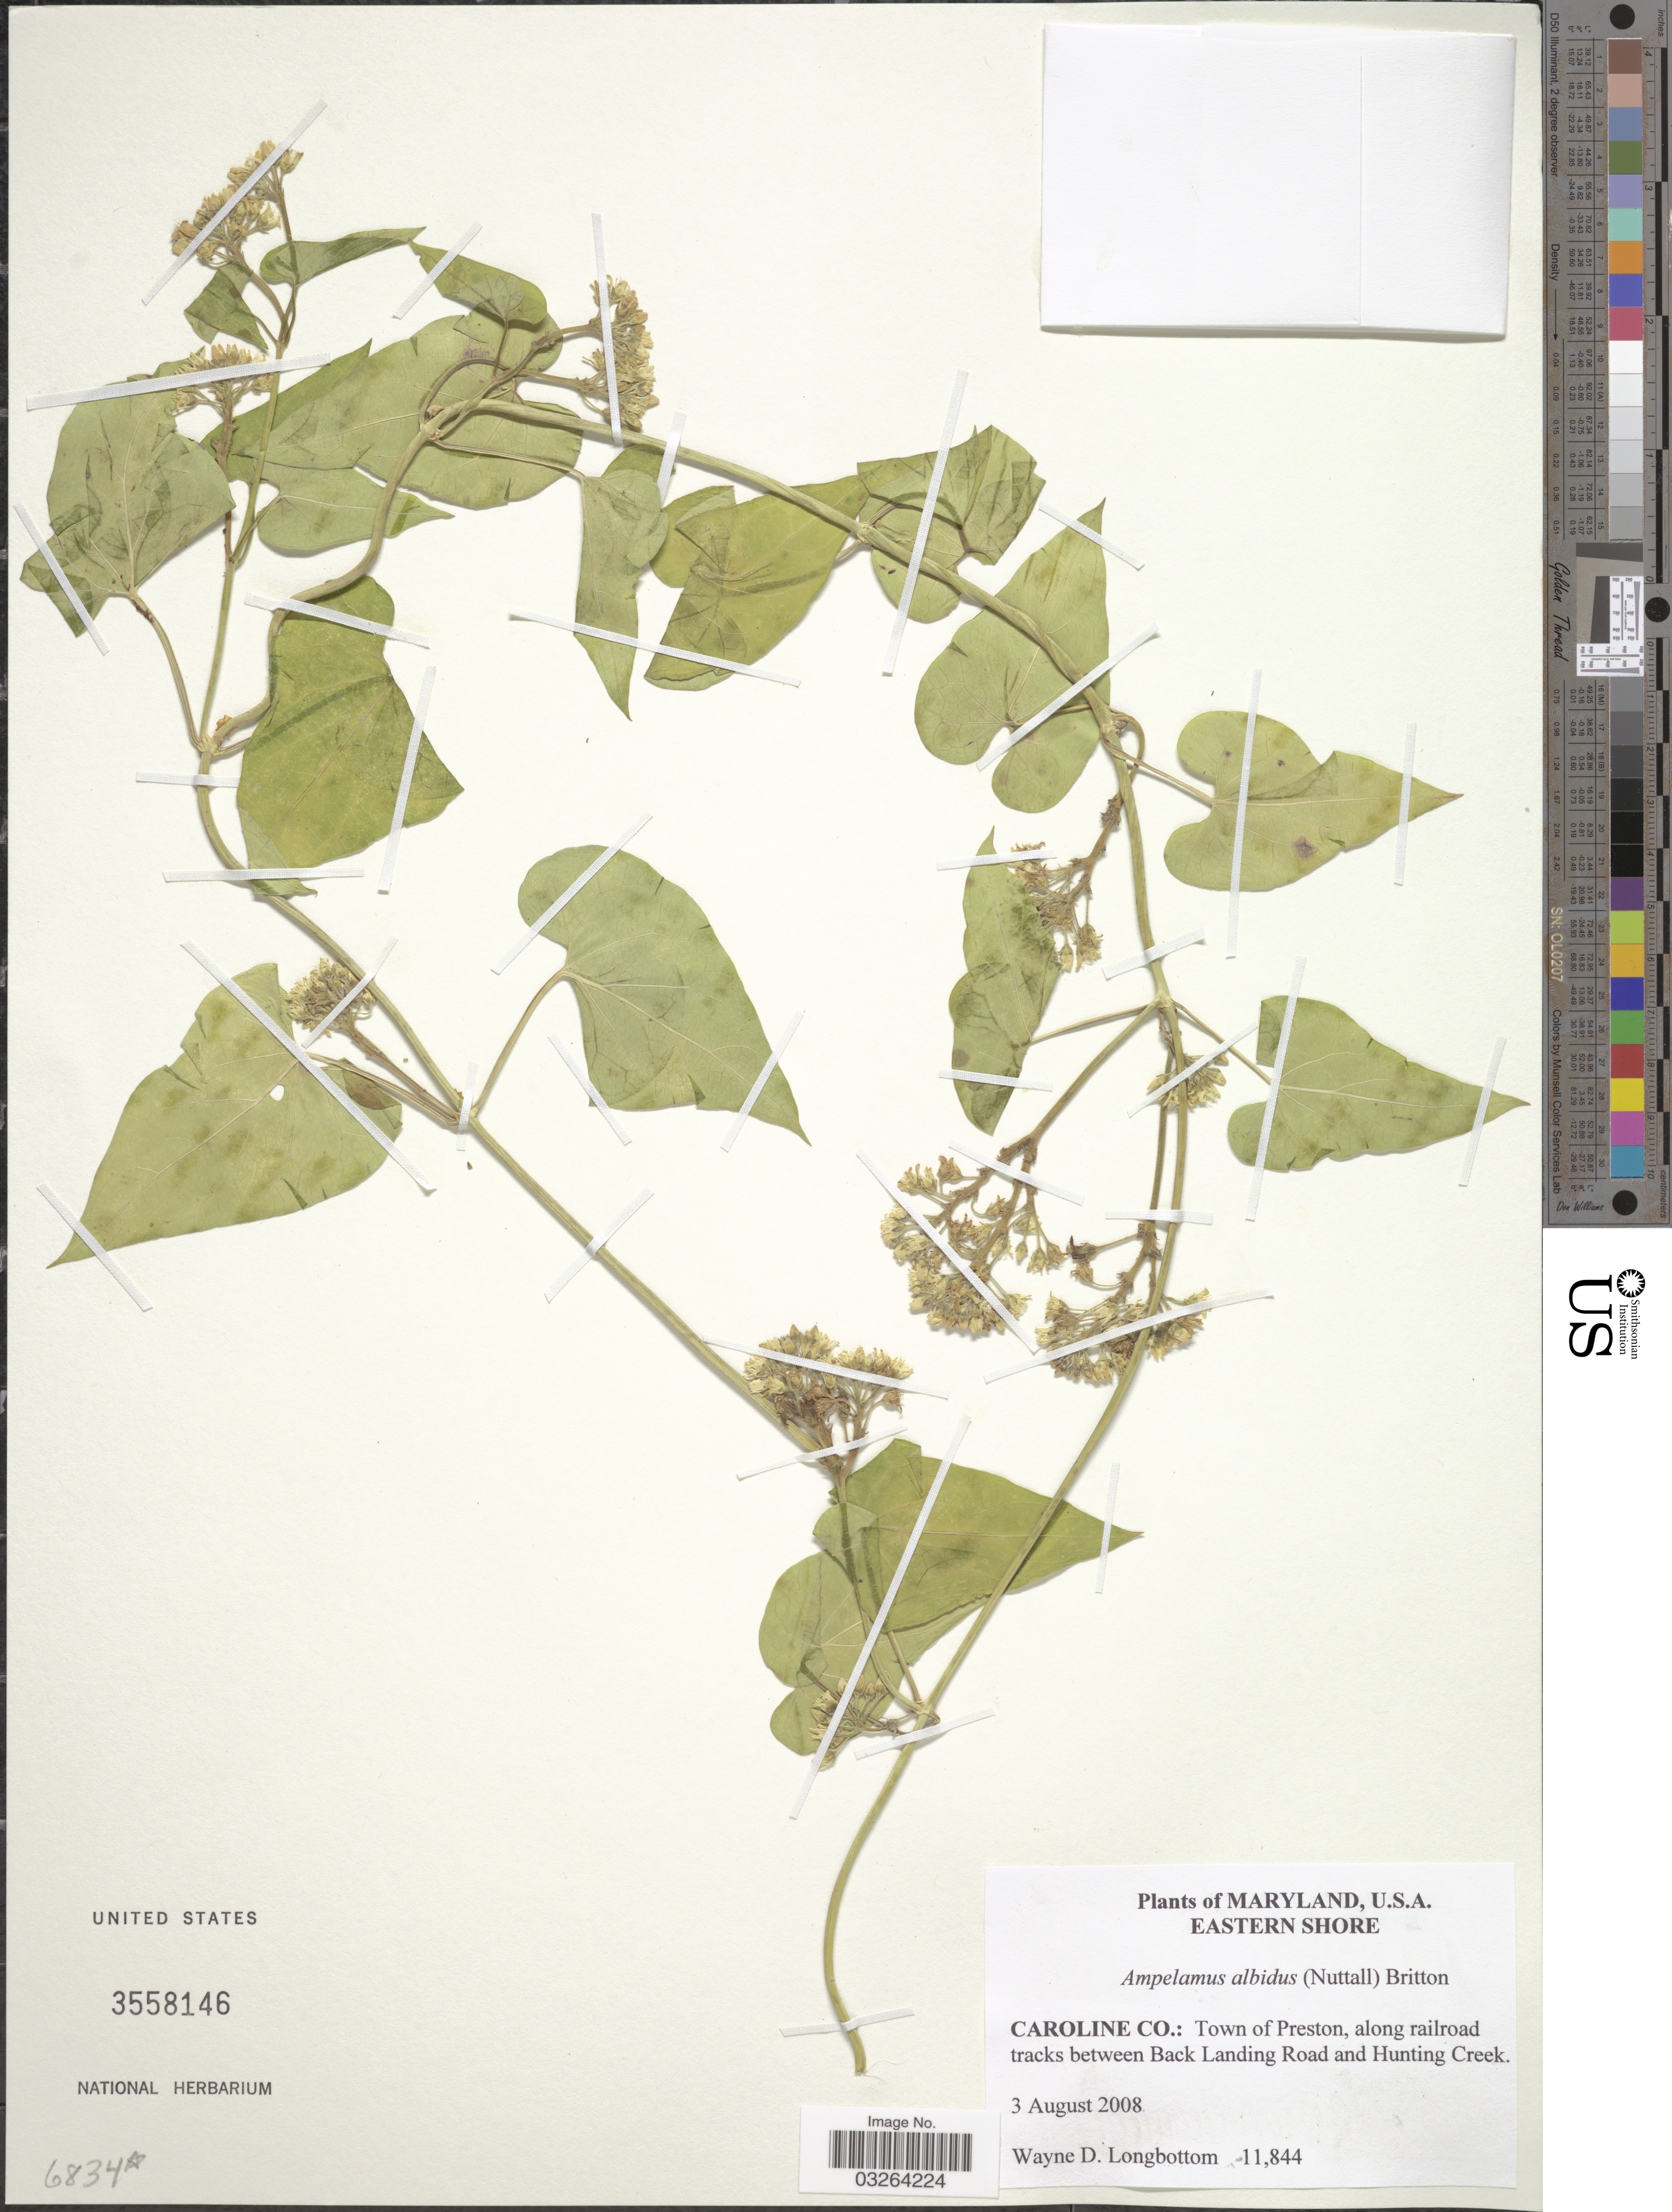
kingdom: Plantae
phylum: Tracheophyta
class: Magnoliopsida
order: Gentianales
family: Apocynaceae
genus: Cynanchum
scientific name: Cynanchum laeve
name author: (Michx.) Pers.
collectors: W. D. Longbottom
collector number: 11844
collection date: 2008-08-03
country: United States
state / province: Maryland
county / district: Caroline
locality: Eastern Shore. Caroline Co.: Town of Preston, along railroad tracks between Back Landing Road and Hunting Creek.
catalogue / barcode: US 3558146